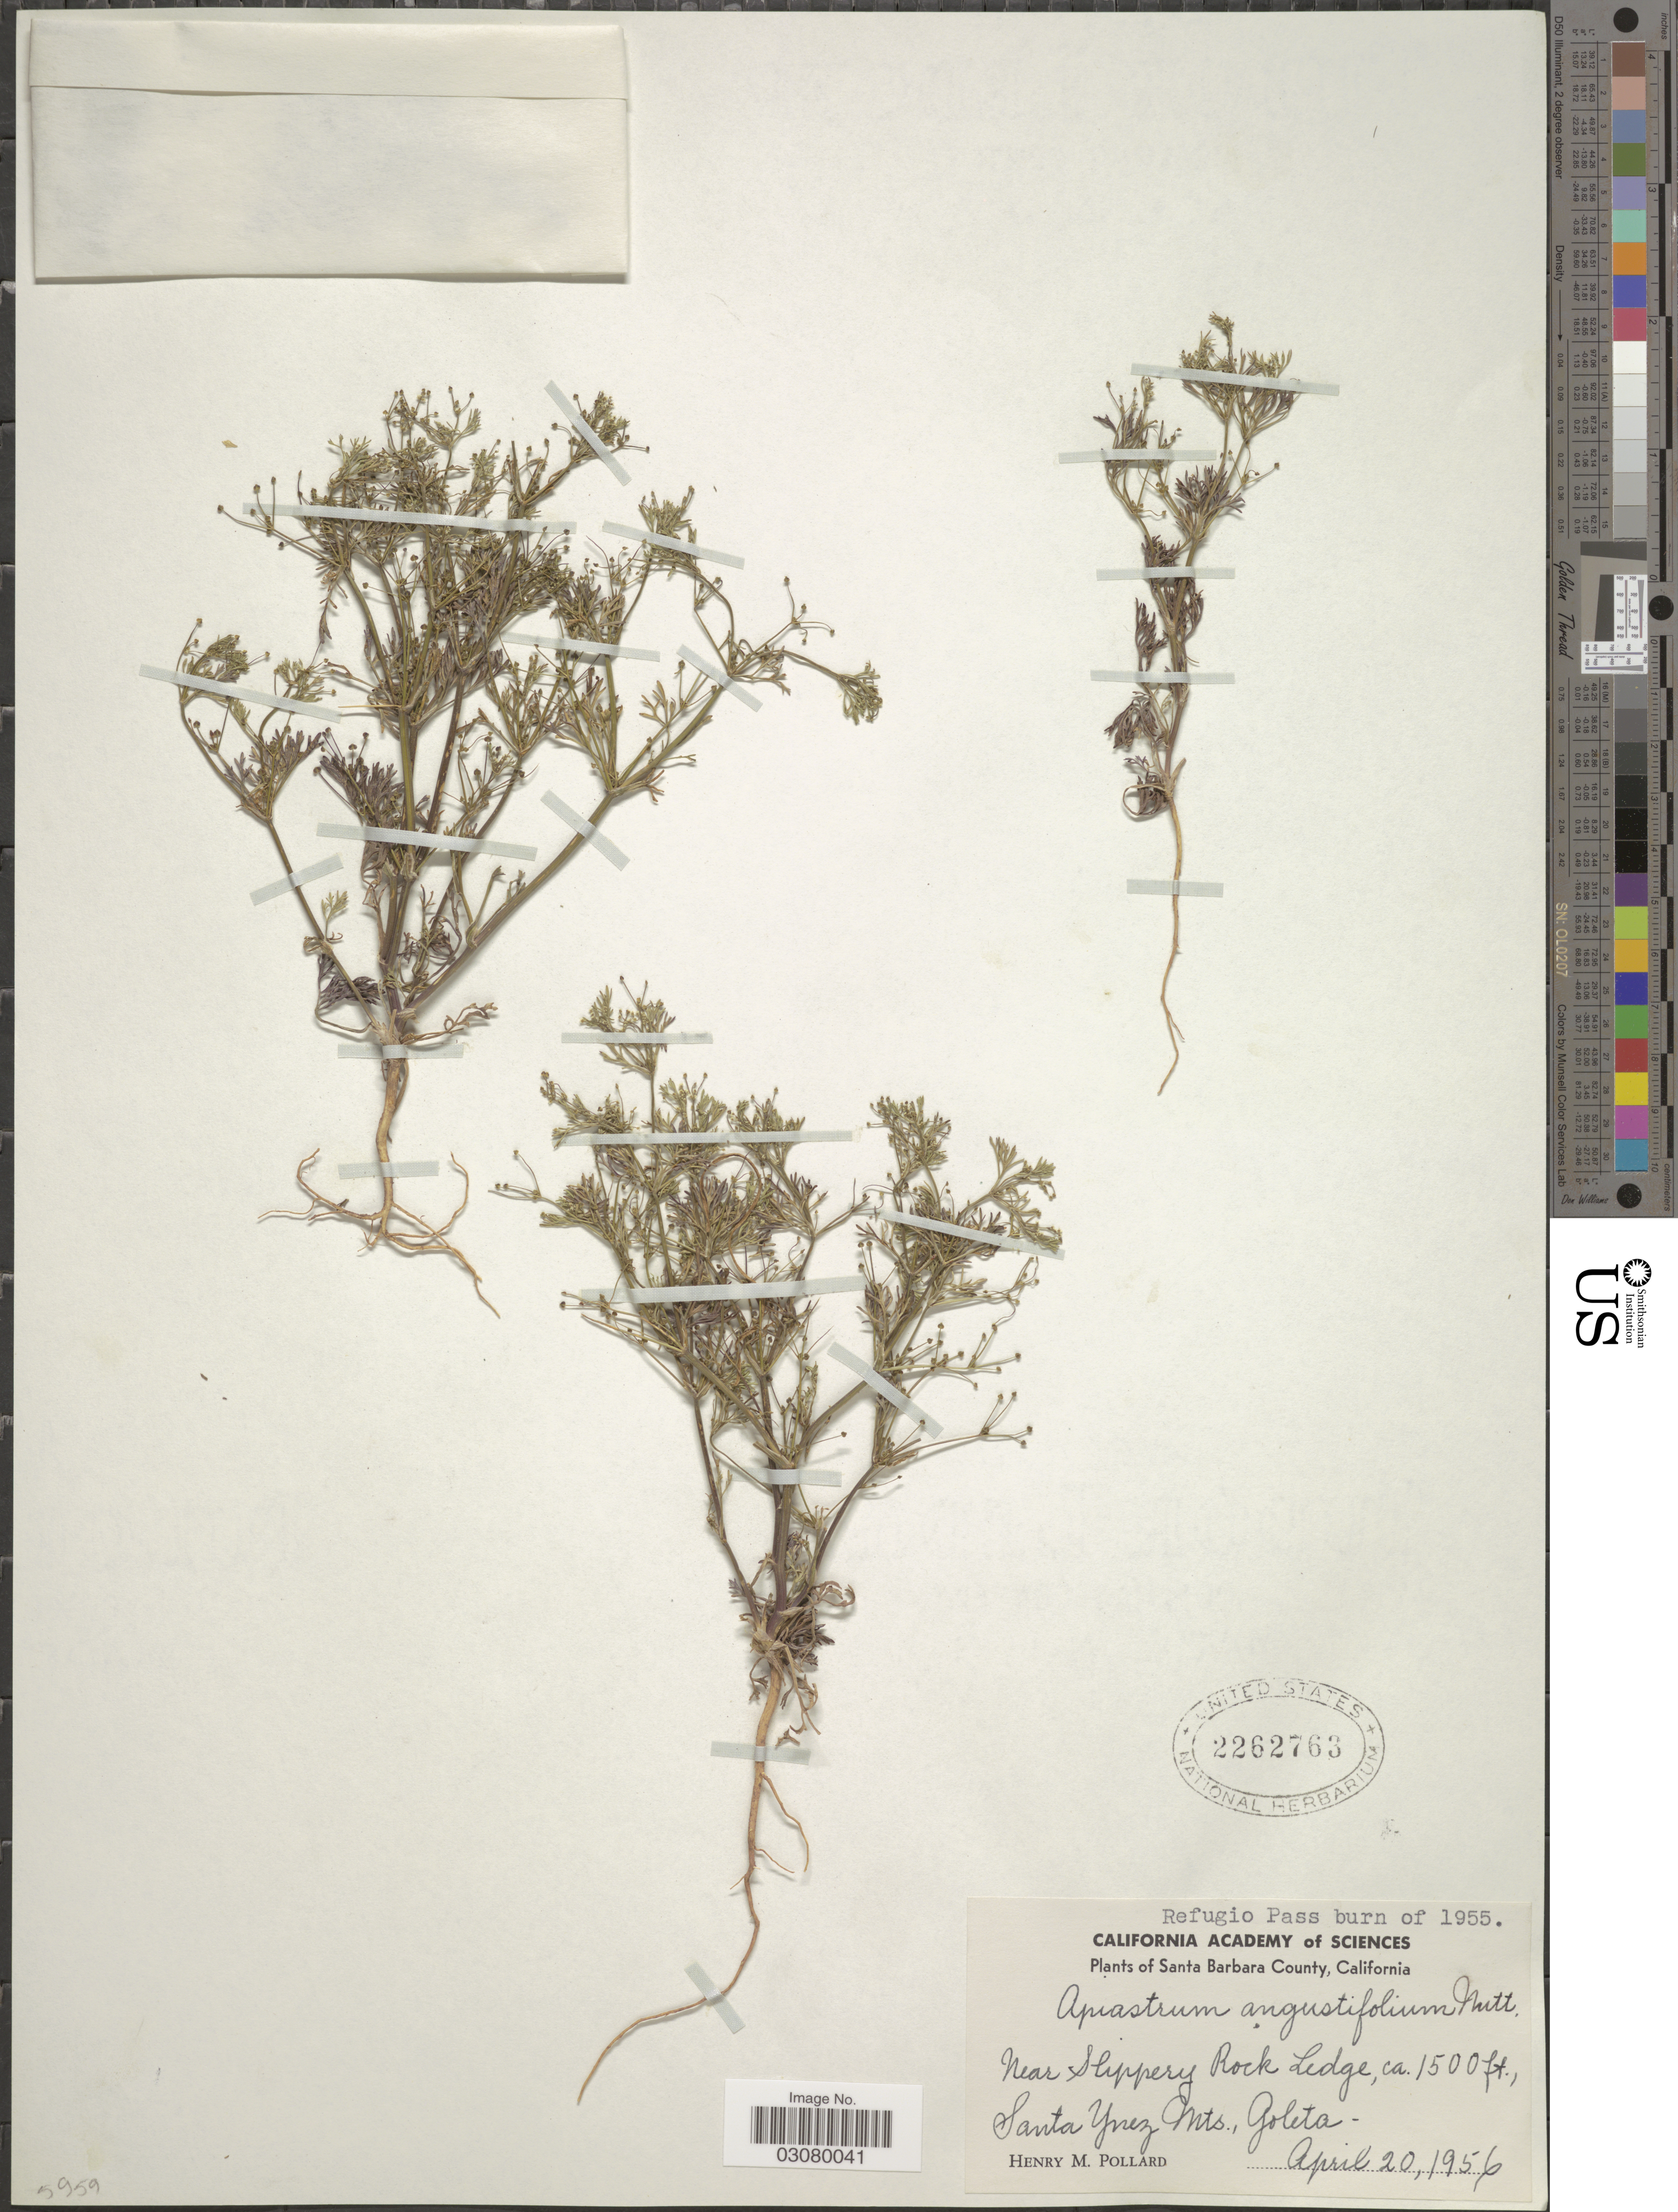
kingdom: Plantae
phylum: Tracheophyta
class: Magnoliopsida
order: Apiales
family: Apiaceae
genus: Apiastrum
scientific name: Apiastrum angustifolium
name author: Nutt.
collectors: H. M. Pollard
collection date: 1956-04-20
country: United States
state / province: California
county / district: Santa Barbara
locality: Refugio Pass burn of 1955. Near Slippery Rock Ledge. Santa Ynez Mts., Goleta. Santa Barbara County.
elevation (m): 457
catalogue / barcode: US 2262763